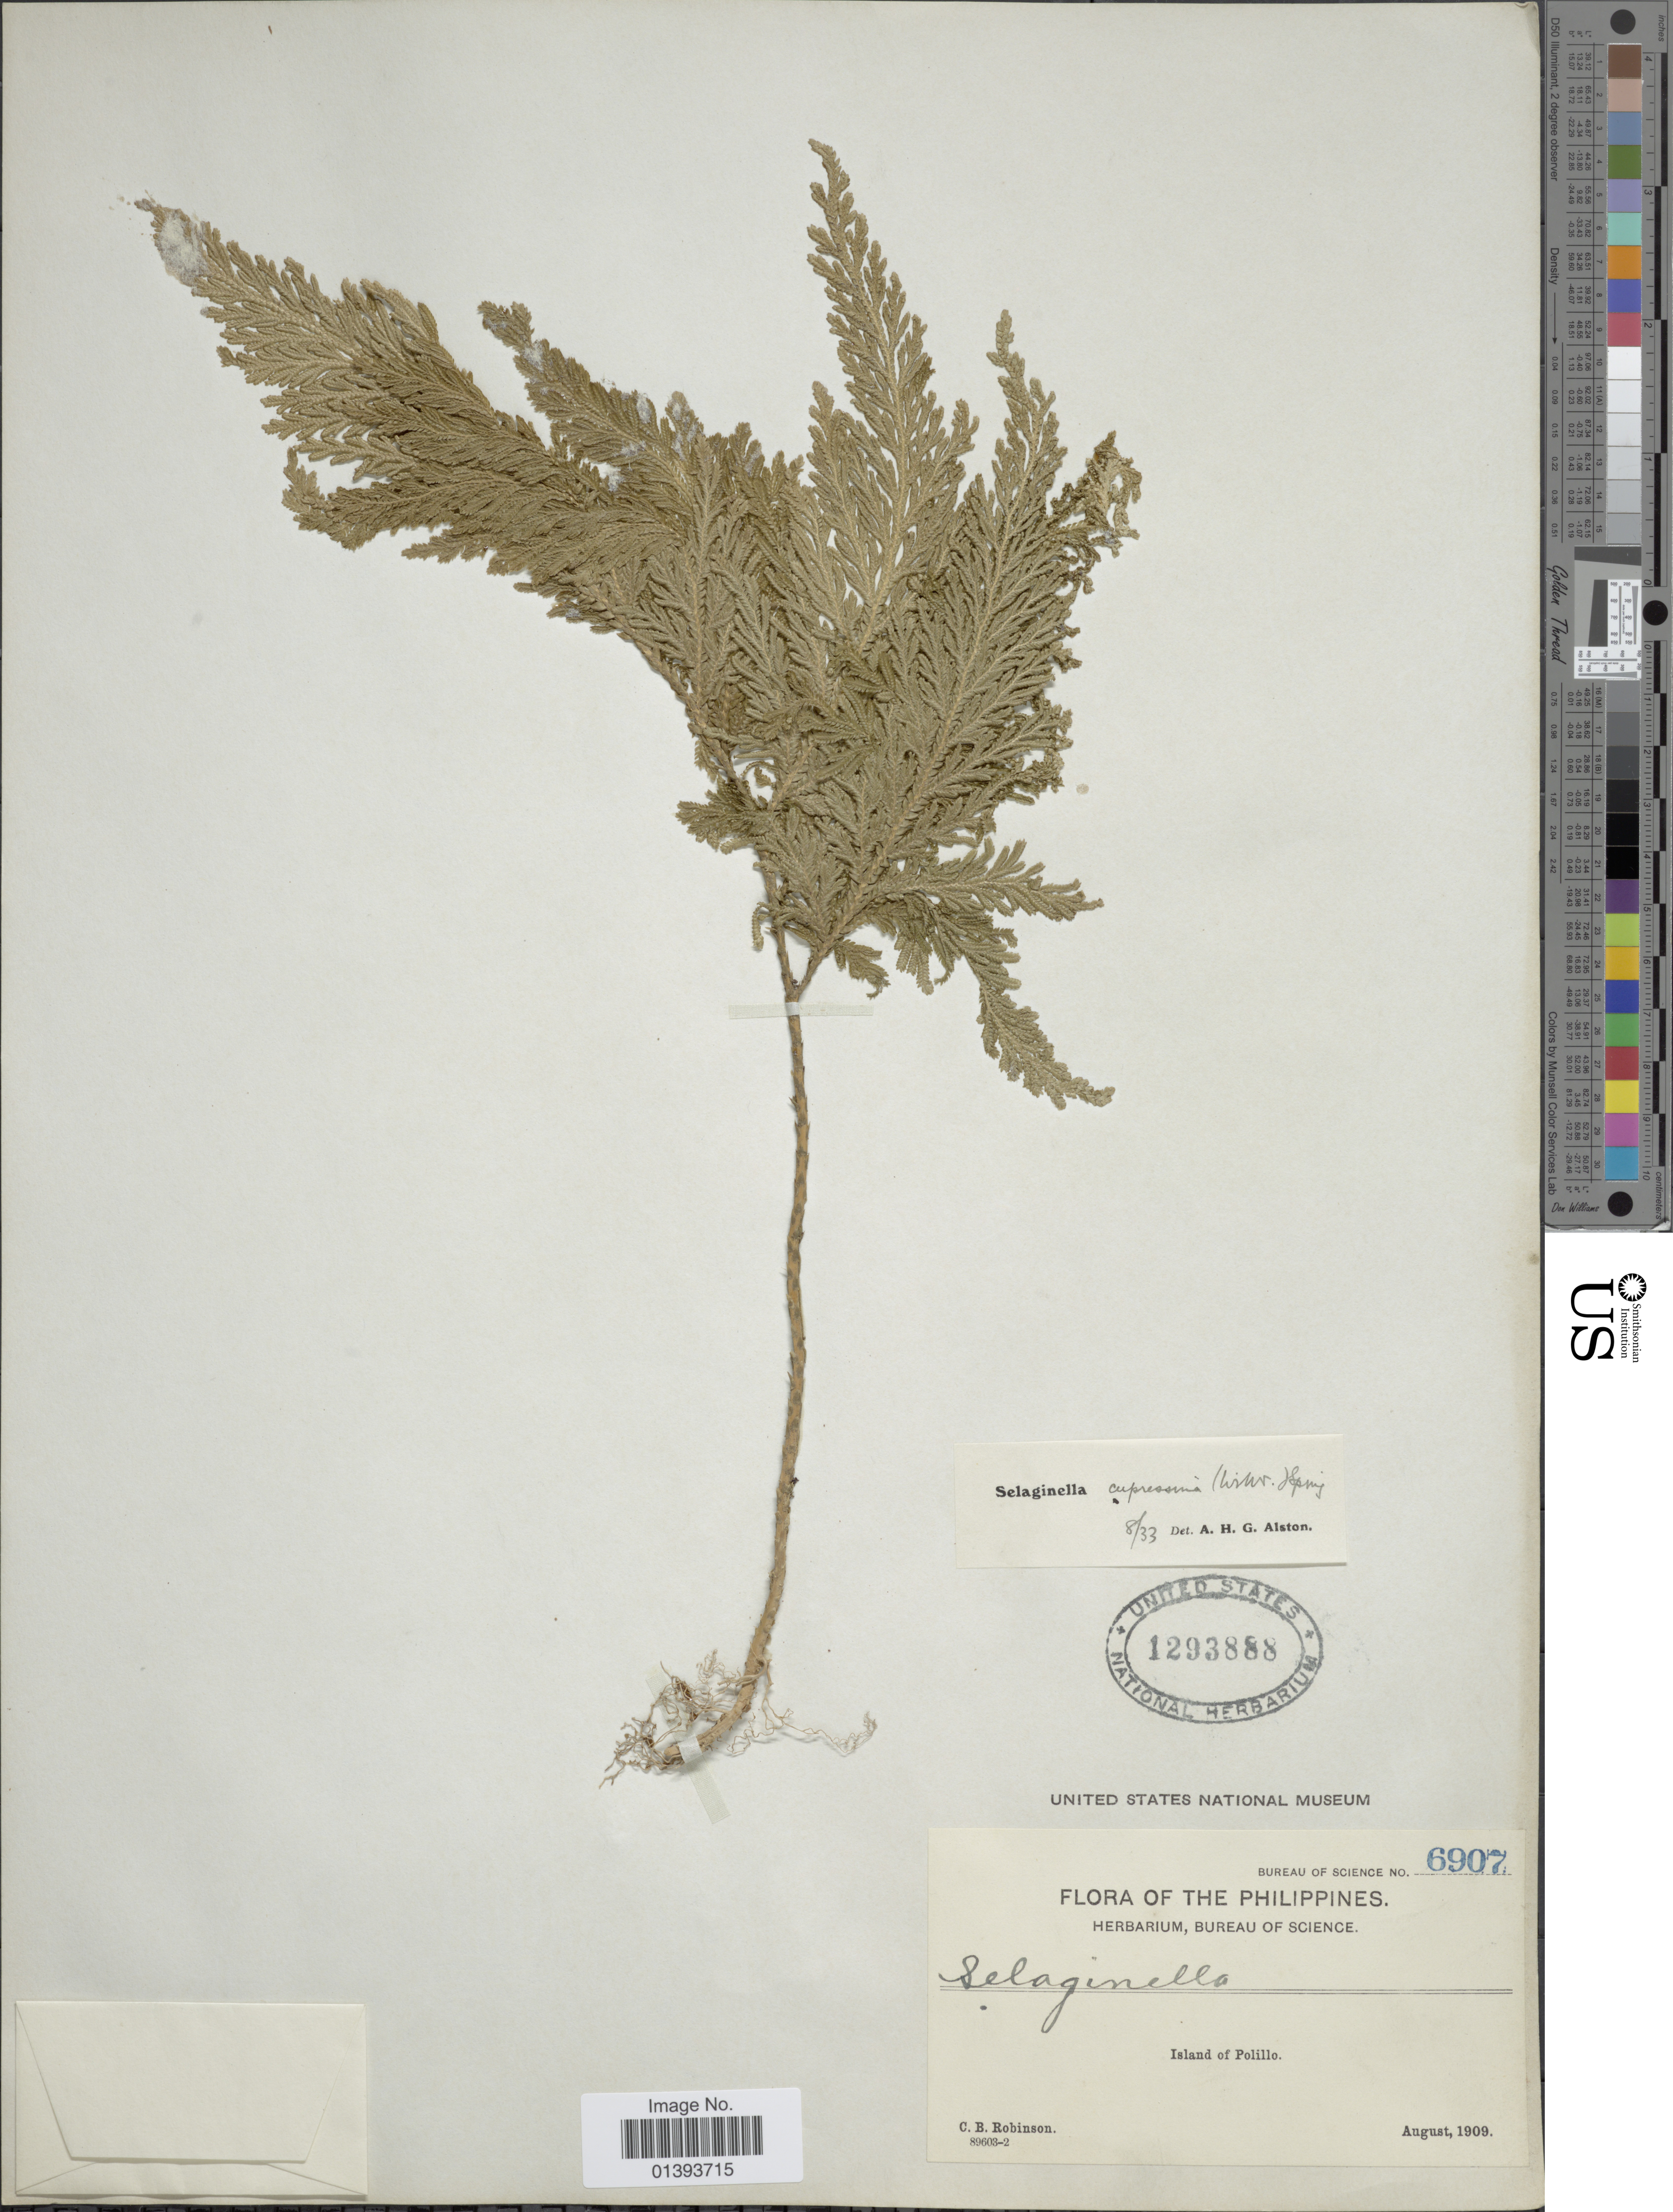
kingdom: Plantae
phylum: Tracheophyta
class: Lycopodiopsida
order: Selaginellales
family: Selaginellaceae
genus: Selaginella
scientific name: Selaginella cupressina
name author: (Willd.) Spring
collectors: C. Robinson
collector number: Bureau of Science 6907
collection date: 1909-08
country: Philippines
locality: Island of Polillo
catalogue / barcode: US 1293888